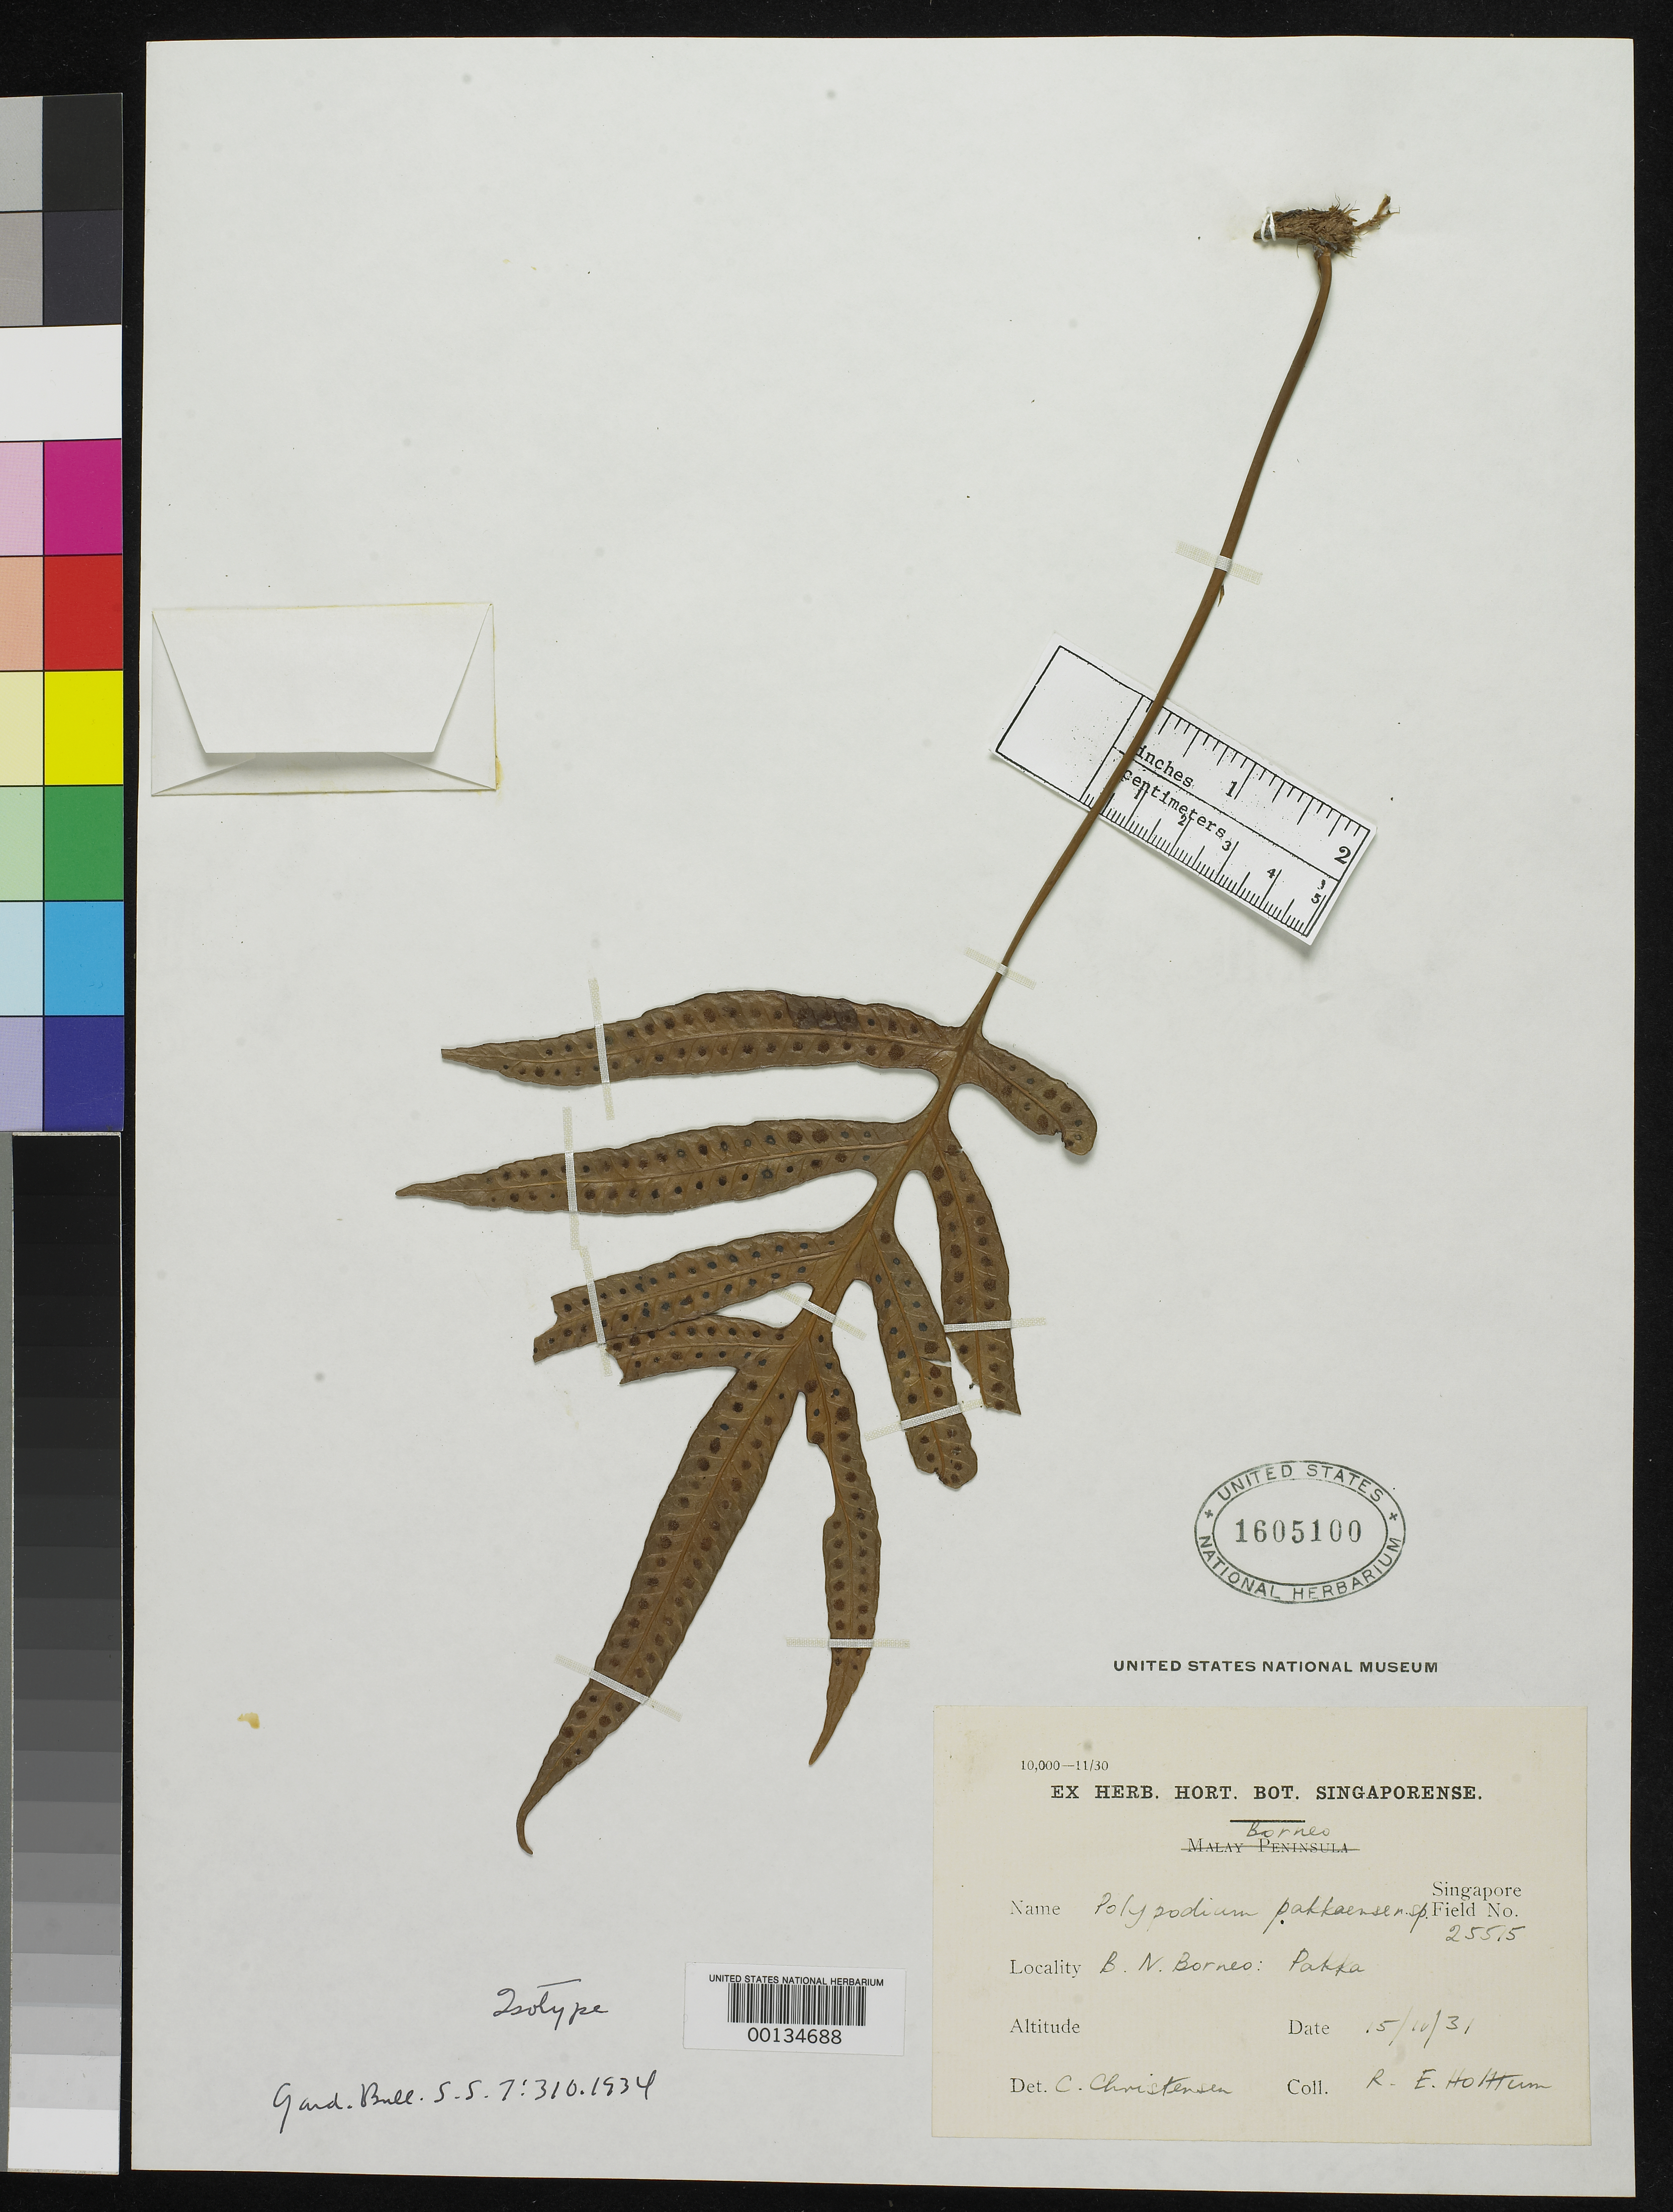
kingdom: Plantae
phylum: Tracheophyta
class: Polypodiopsida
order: Polypodiales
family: Polypodiaceae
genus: Polypodium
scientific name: Polypodium pakkaense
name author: C. Chr.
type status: Type Collection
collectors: R. E. Holttum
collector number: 25515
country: Malaysia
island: Borneo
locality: British North Borneo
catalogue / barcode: US 1605100